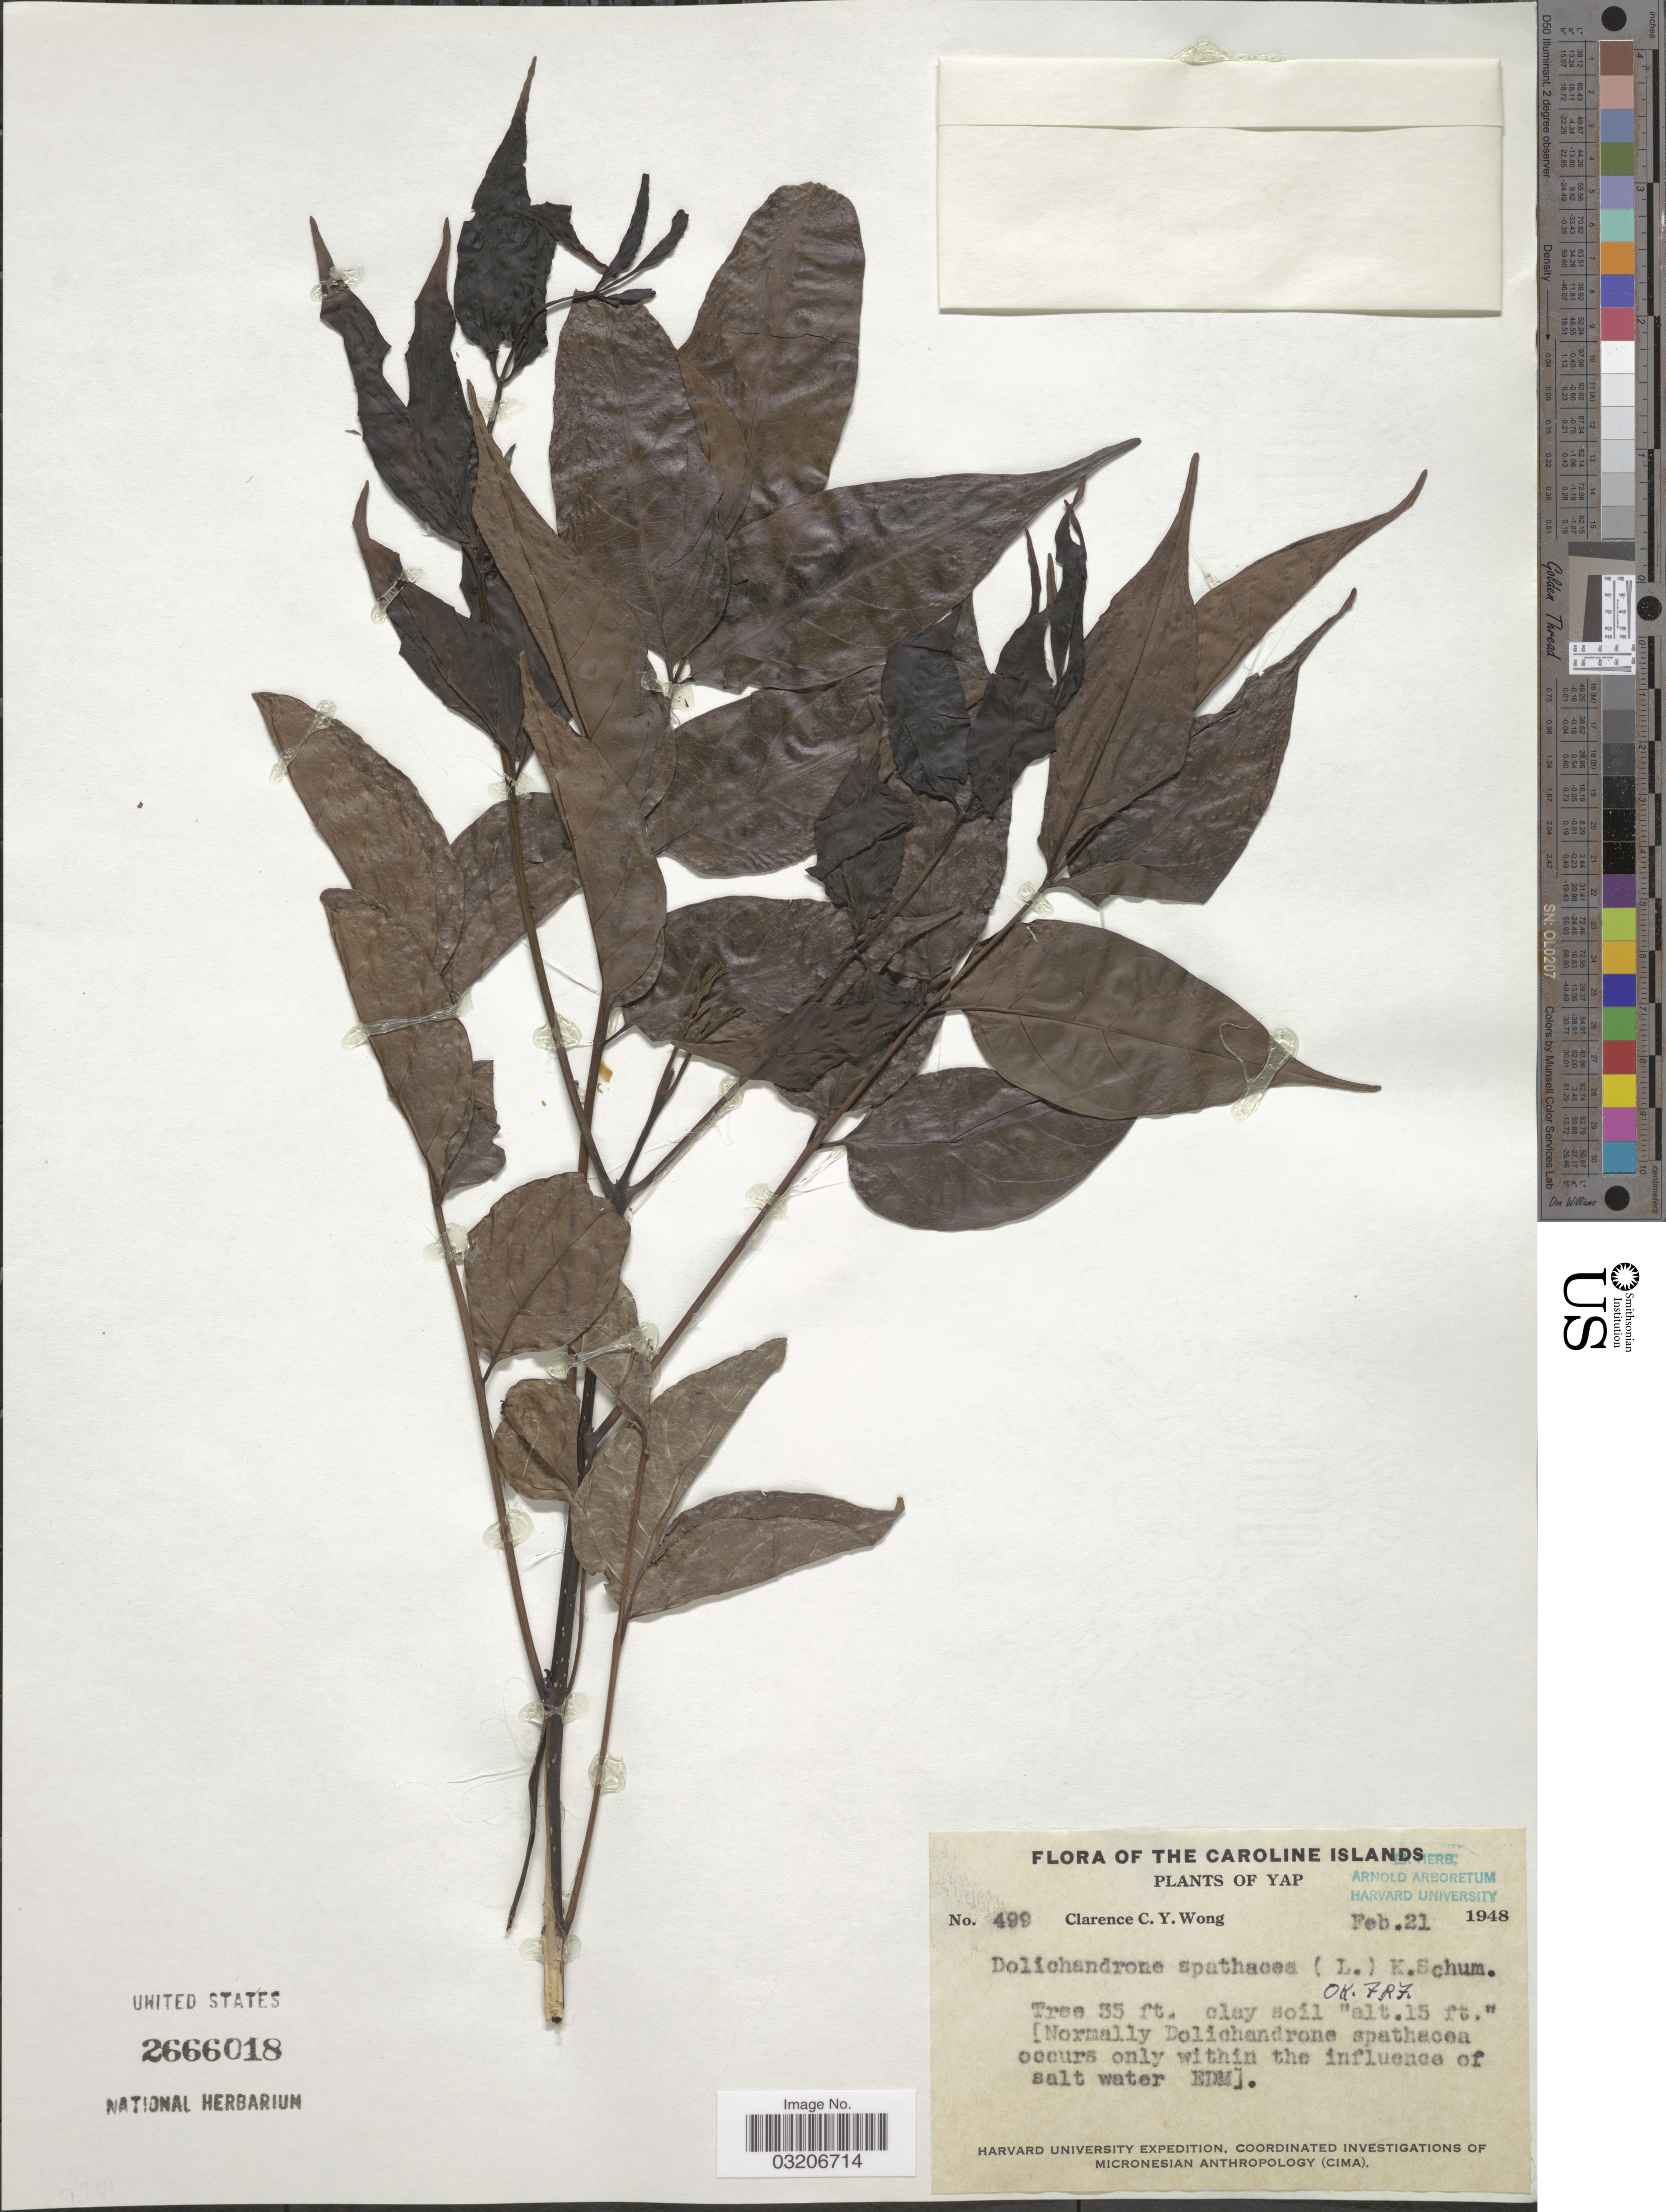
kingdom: Plantae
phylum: Tracheophyta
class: Magnoliopsida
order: Lamiales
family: Bignoniaceae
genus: Dolichandrone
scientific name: Dolichandrone spathacea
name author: (L. f.) K. Schum.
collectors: C. Wong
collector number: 499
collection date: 1948-02-21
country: Micronesia, Federated States of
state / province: Yap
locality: The Caroline Islands. Yap.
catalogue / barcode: US 2666018